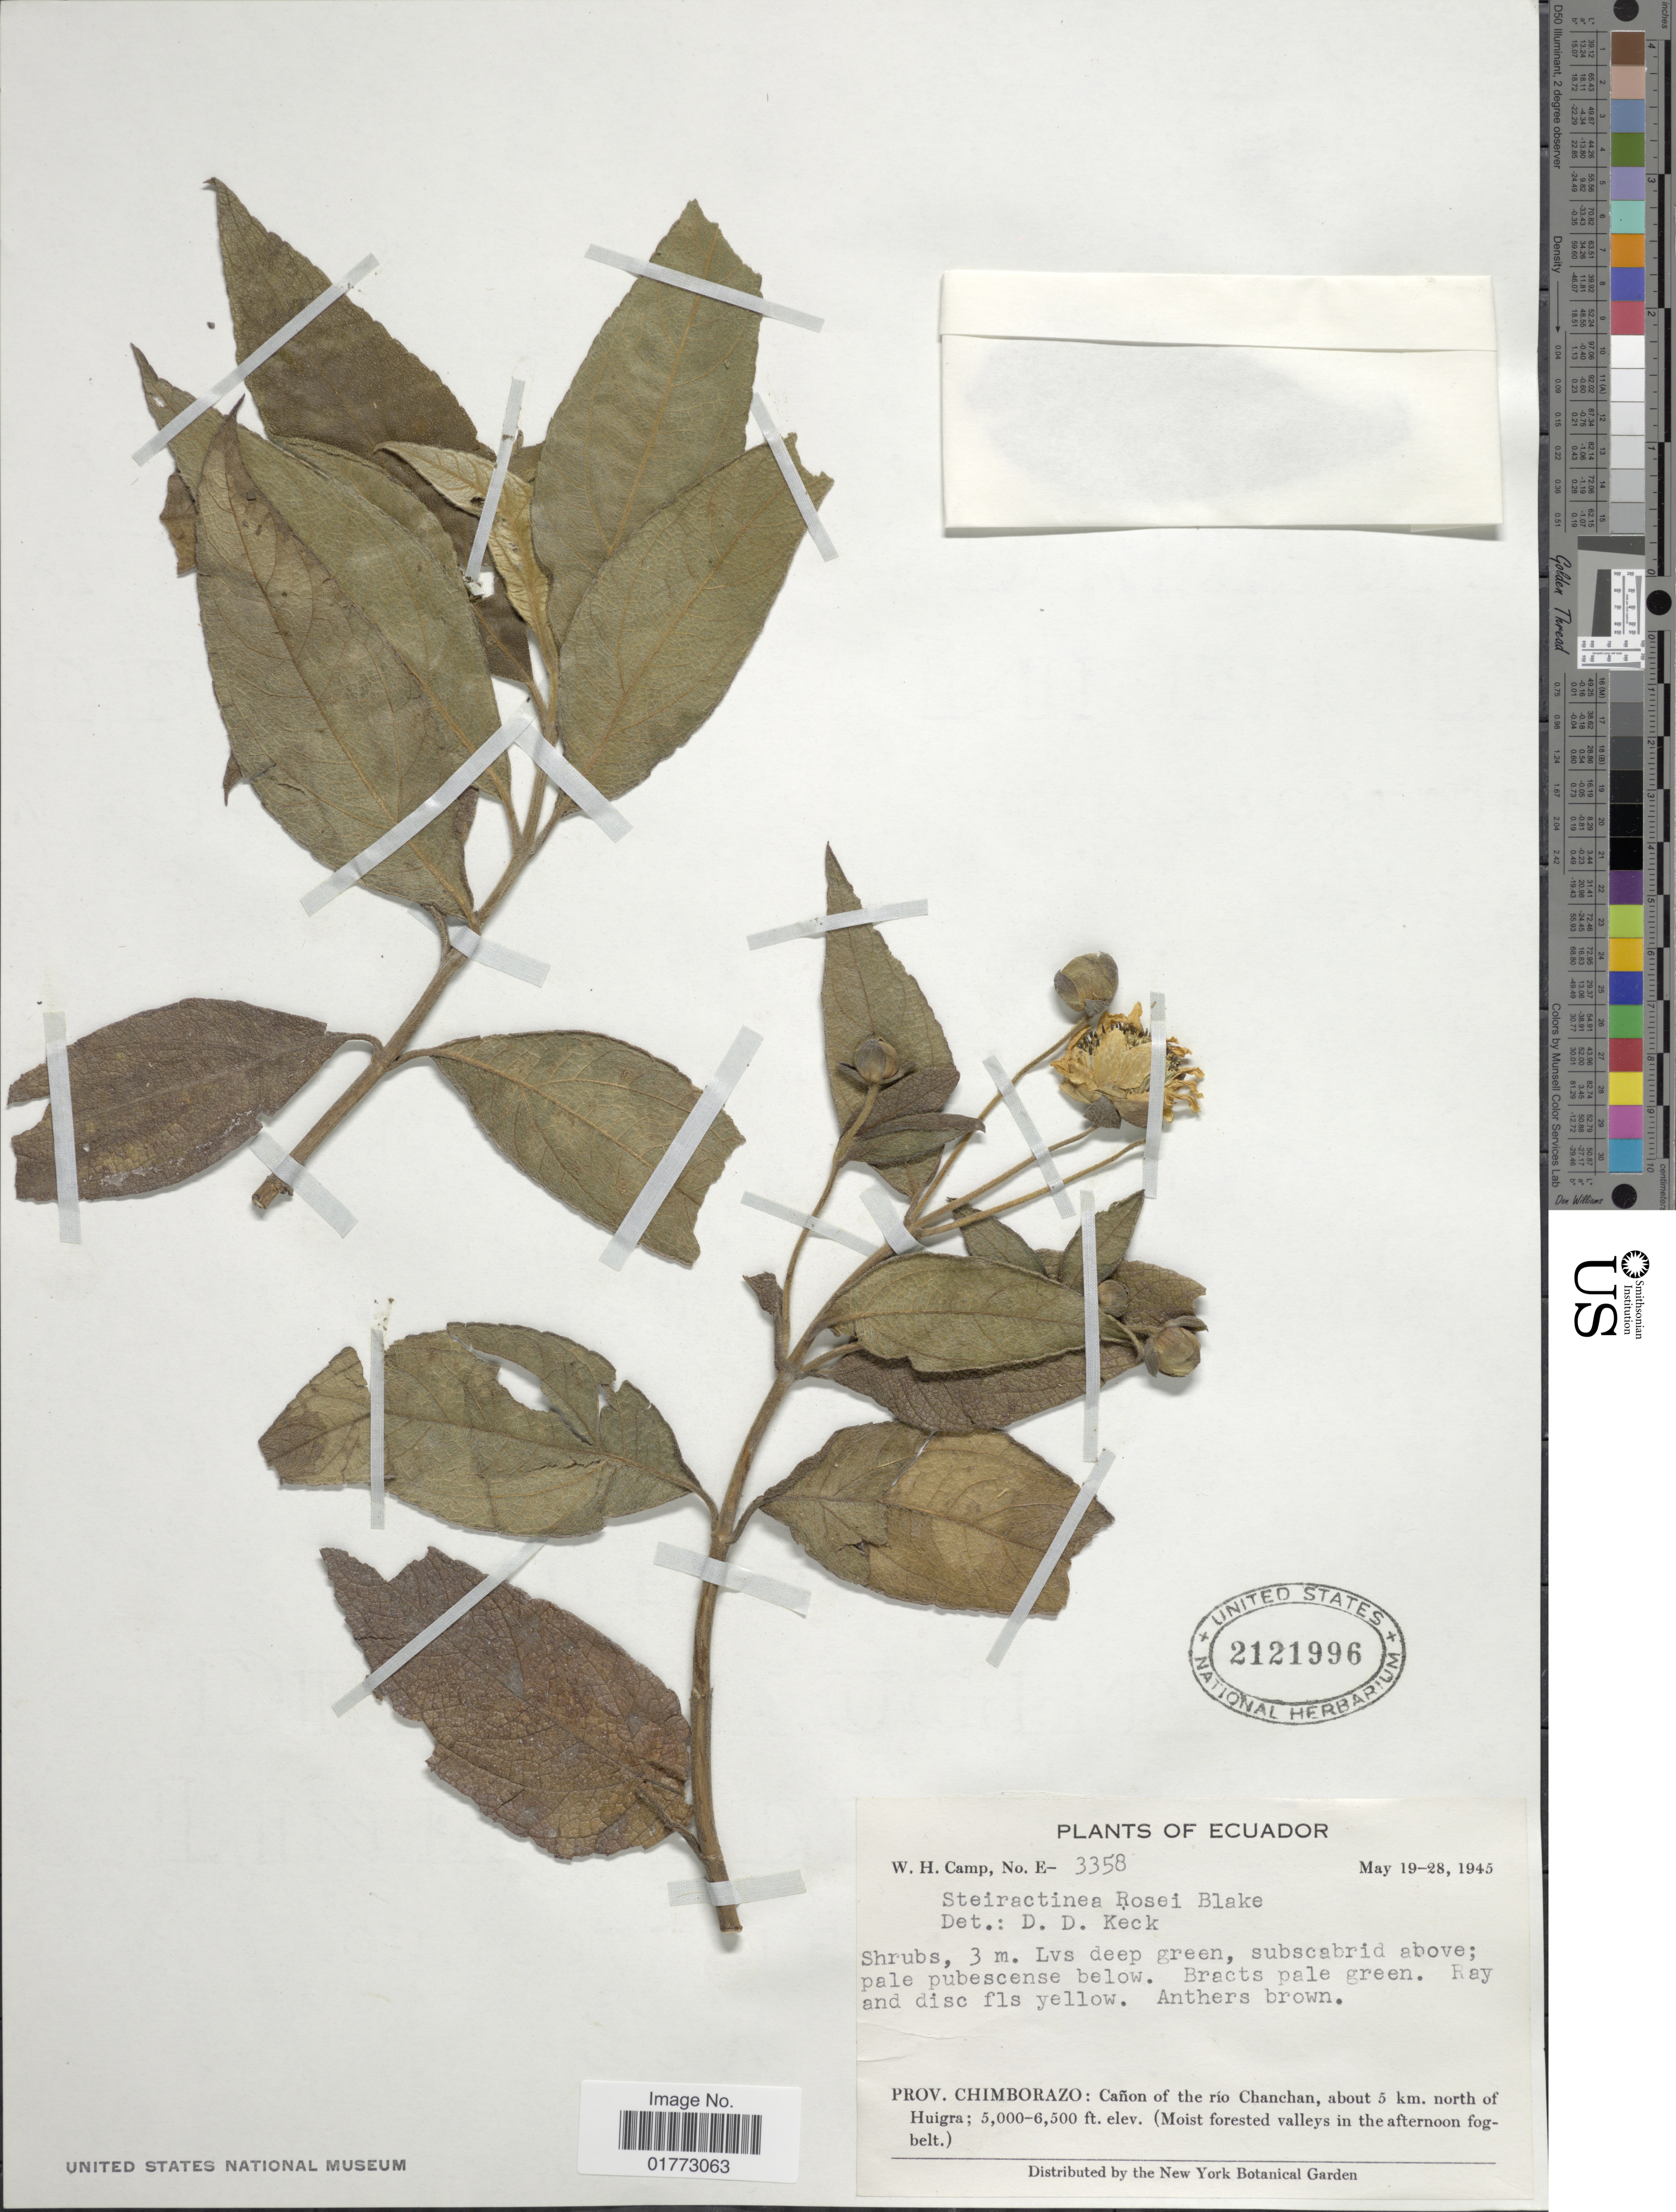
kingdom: Plantae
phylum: Tracheophyta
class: Magnoliopsida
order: Asterales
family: Asteraceae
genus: Steiractinia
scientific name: Steiractinia sodiroi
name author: (Hieron. ex Sodiro) S.F. Blake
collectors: W. H. Camp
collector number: E-3358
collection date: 1945-05-19/1945-05-28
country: Ecuador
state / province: Chimborazo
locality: Canon of the Rio Chanchan, about 5 km. north of Huigra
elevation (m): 1524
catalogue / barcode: US 2121996